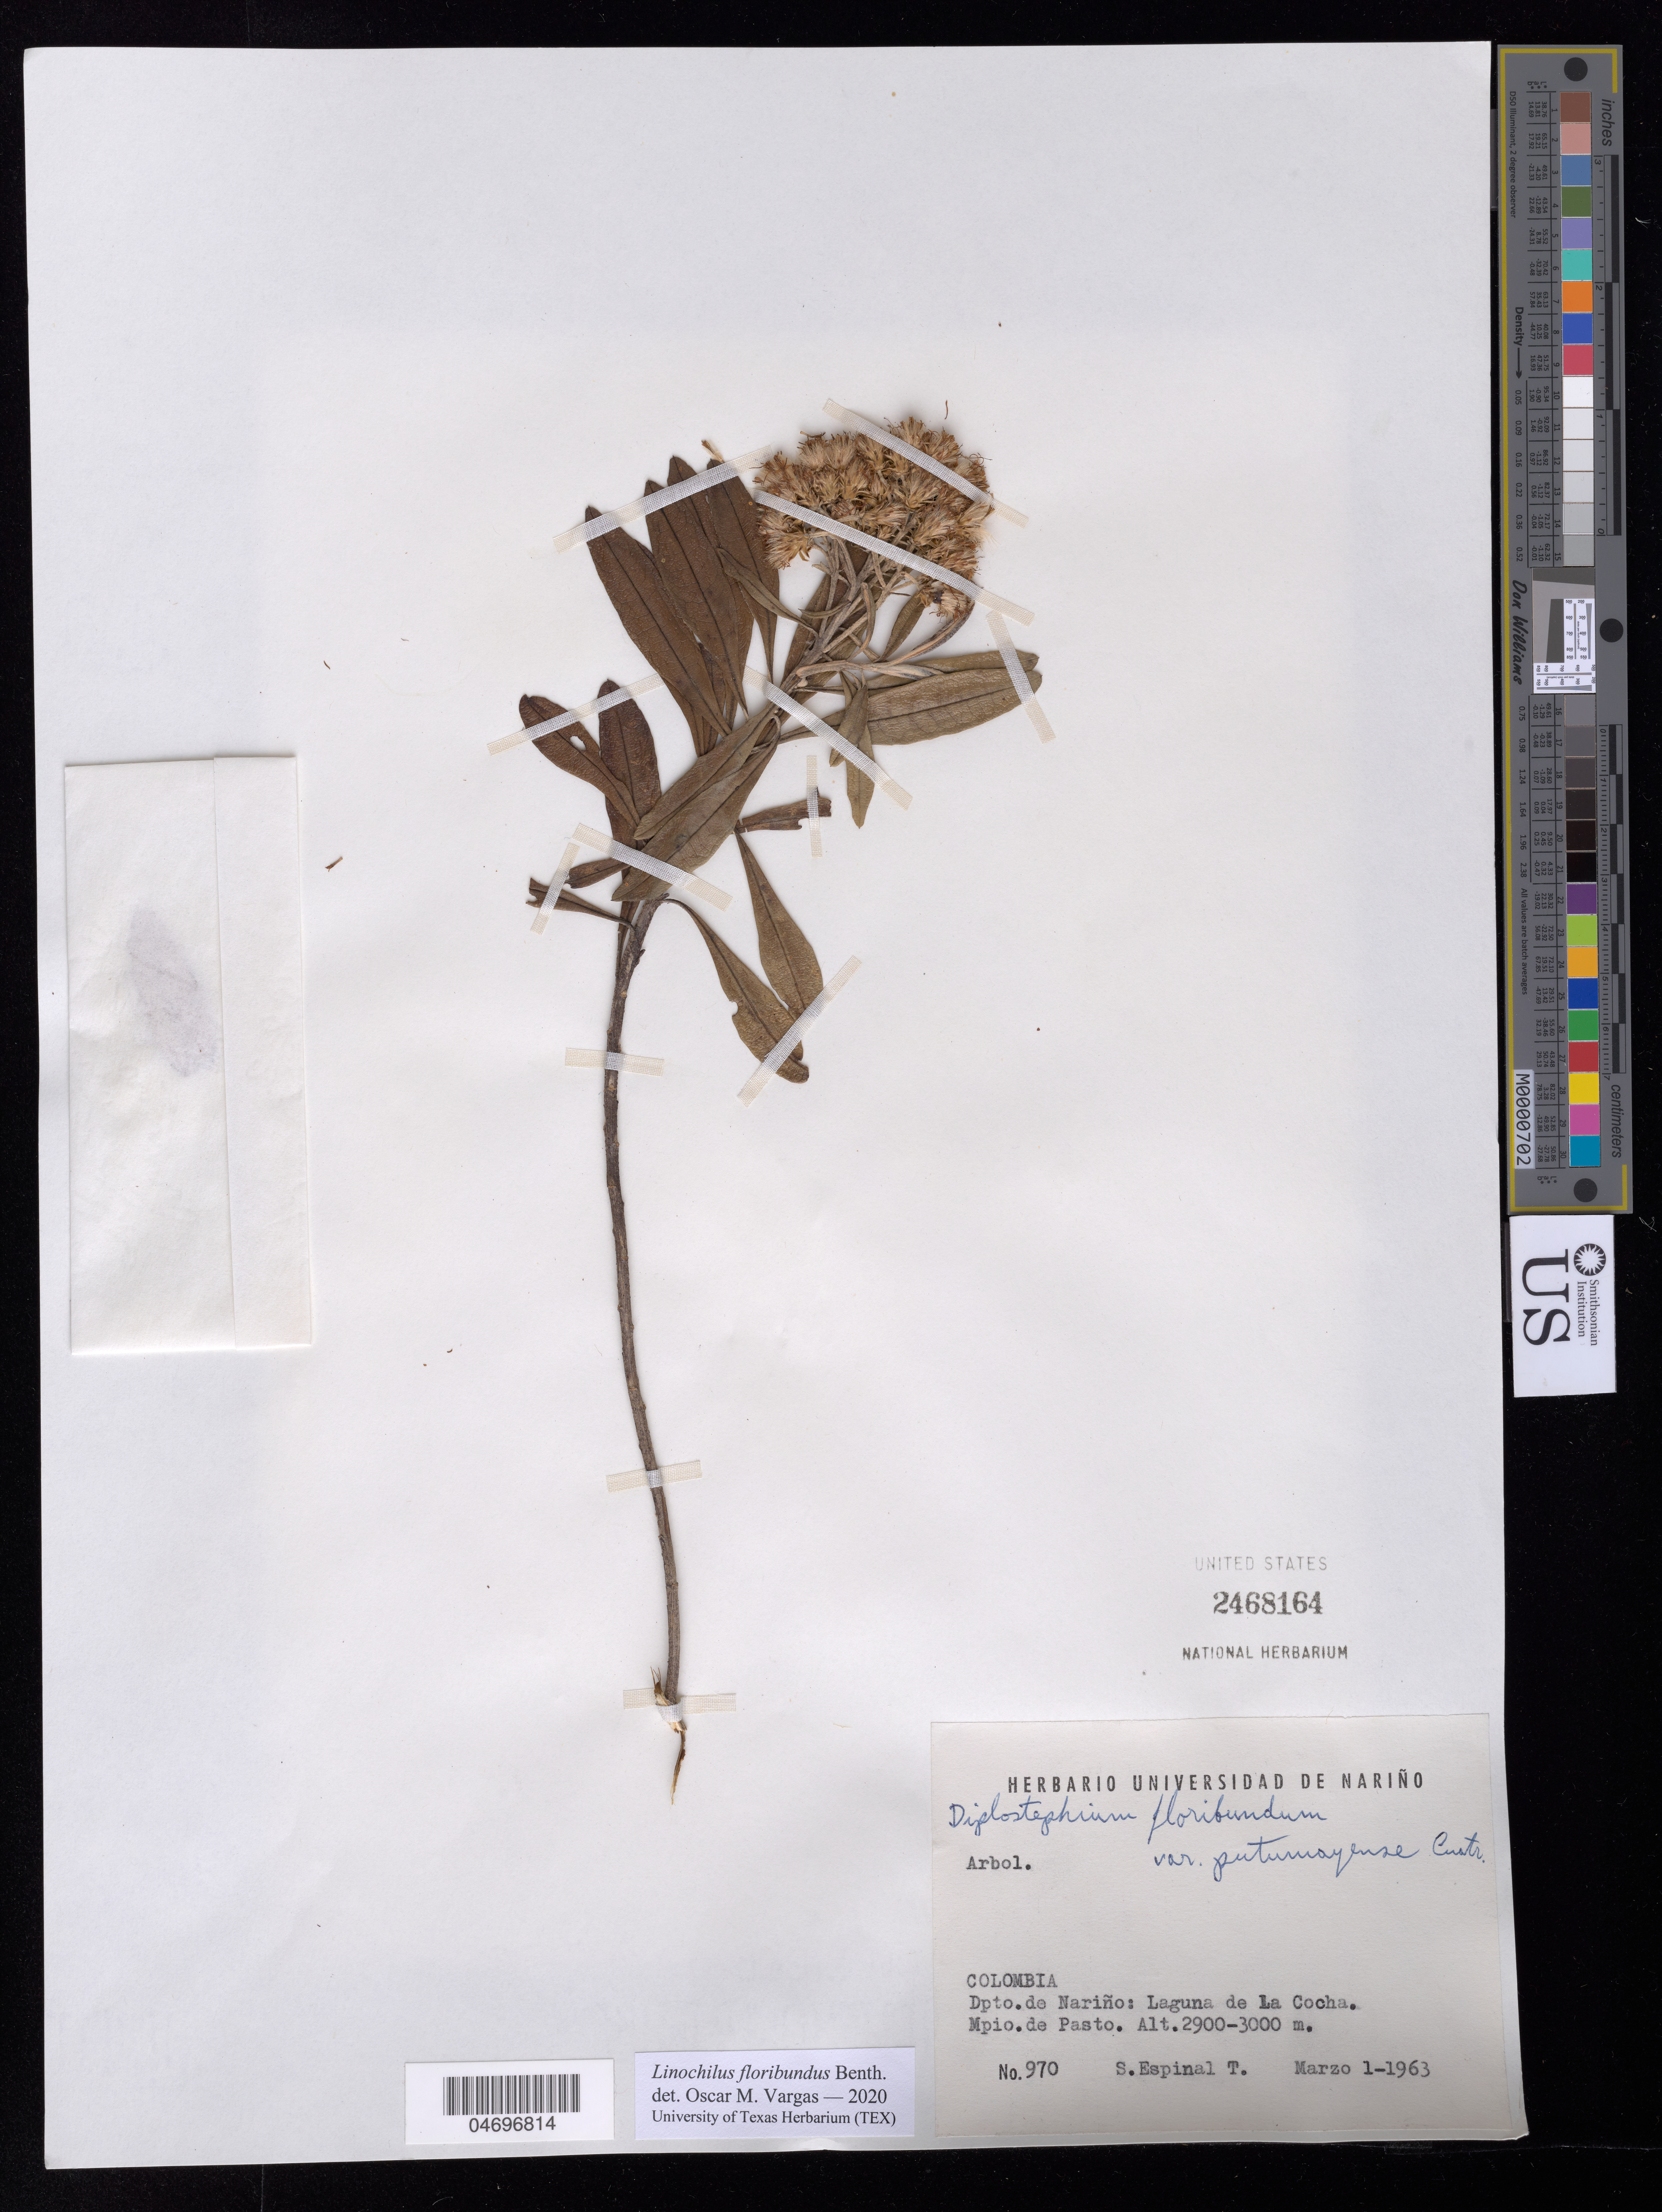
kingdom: Plantae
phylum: Tracheophyta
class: Magnoliopsida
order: Asterales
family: Asteraceae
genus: Linochilus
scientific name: Linochilus floribundus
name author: Benth.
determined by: Vargas, Oscar M.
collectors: S. Espinal T.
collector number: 970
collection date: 1963-03-01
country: Colombia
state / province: Nariño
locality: Laguna de La Cocha. Mpio. de Pasto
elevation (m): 2900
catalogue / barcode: US 2468164